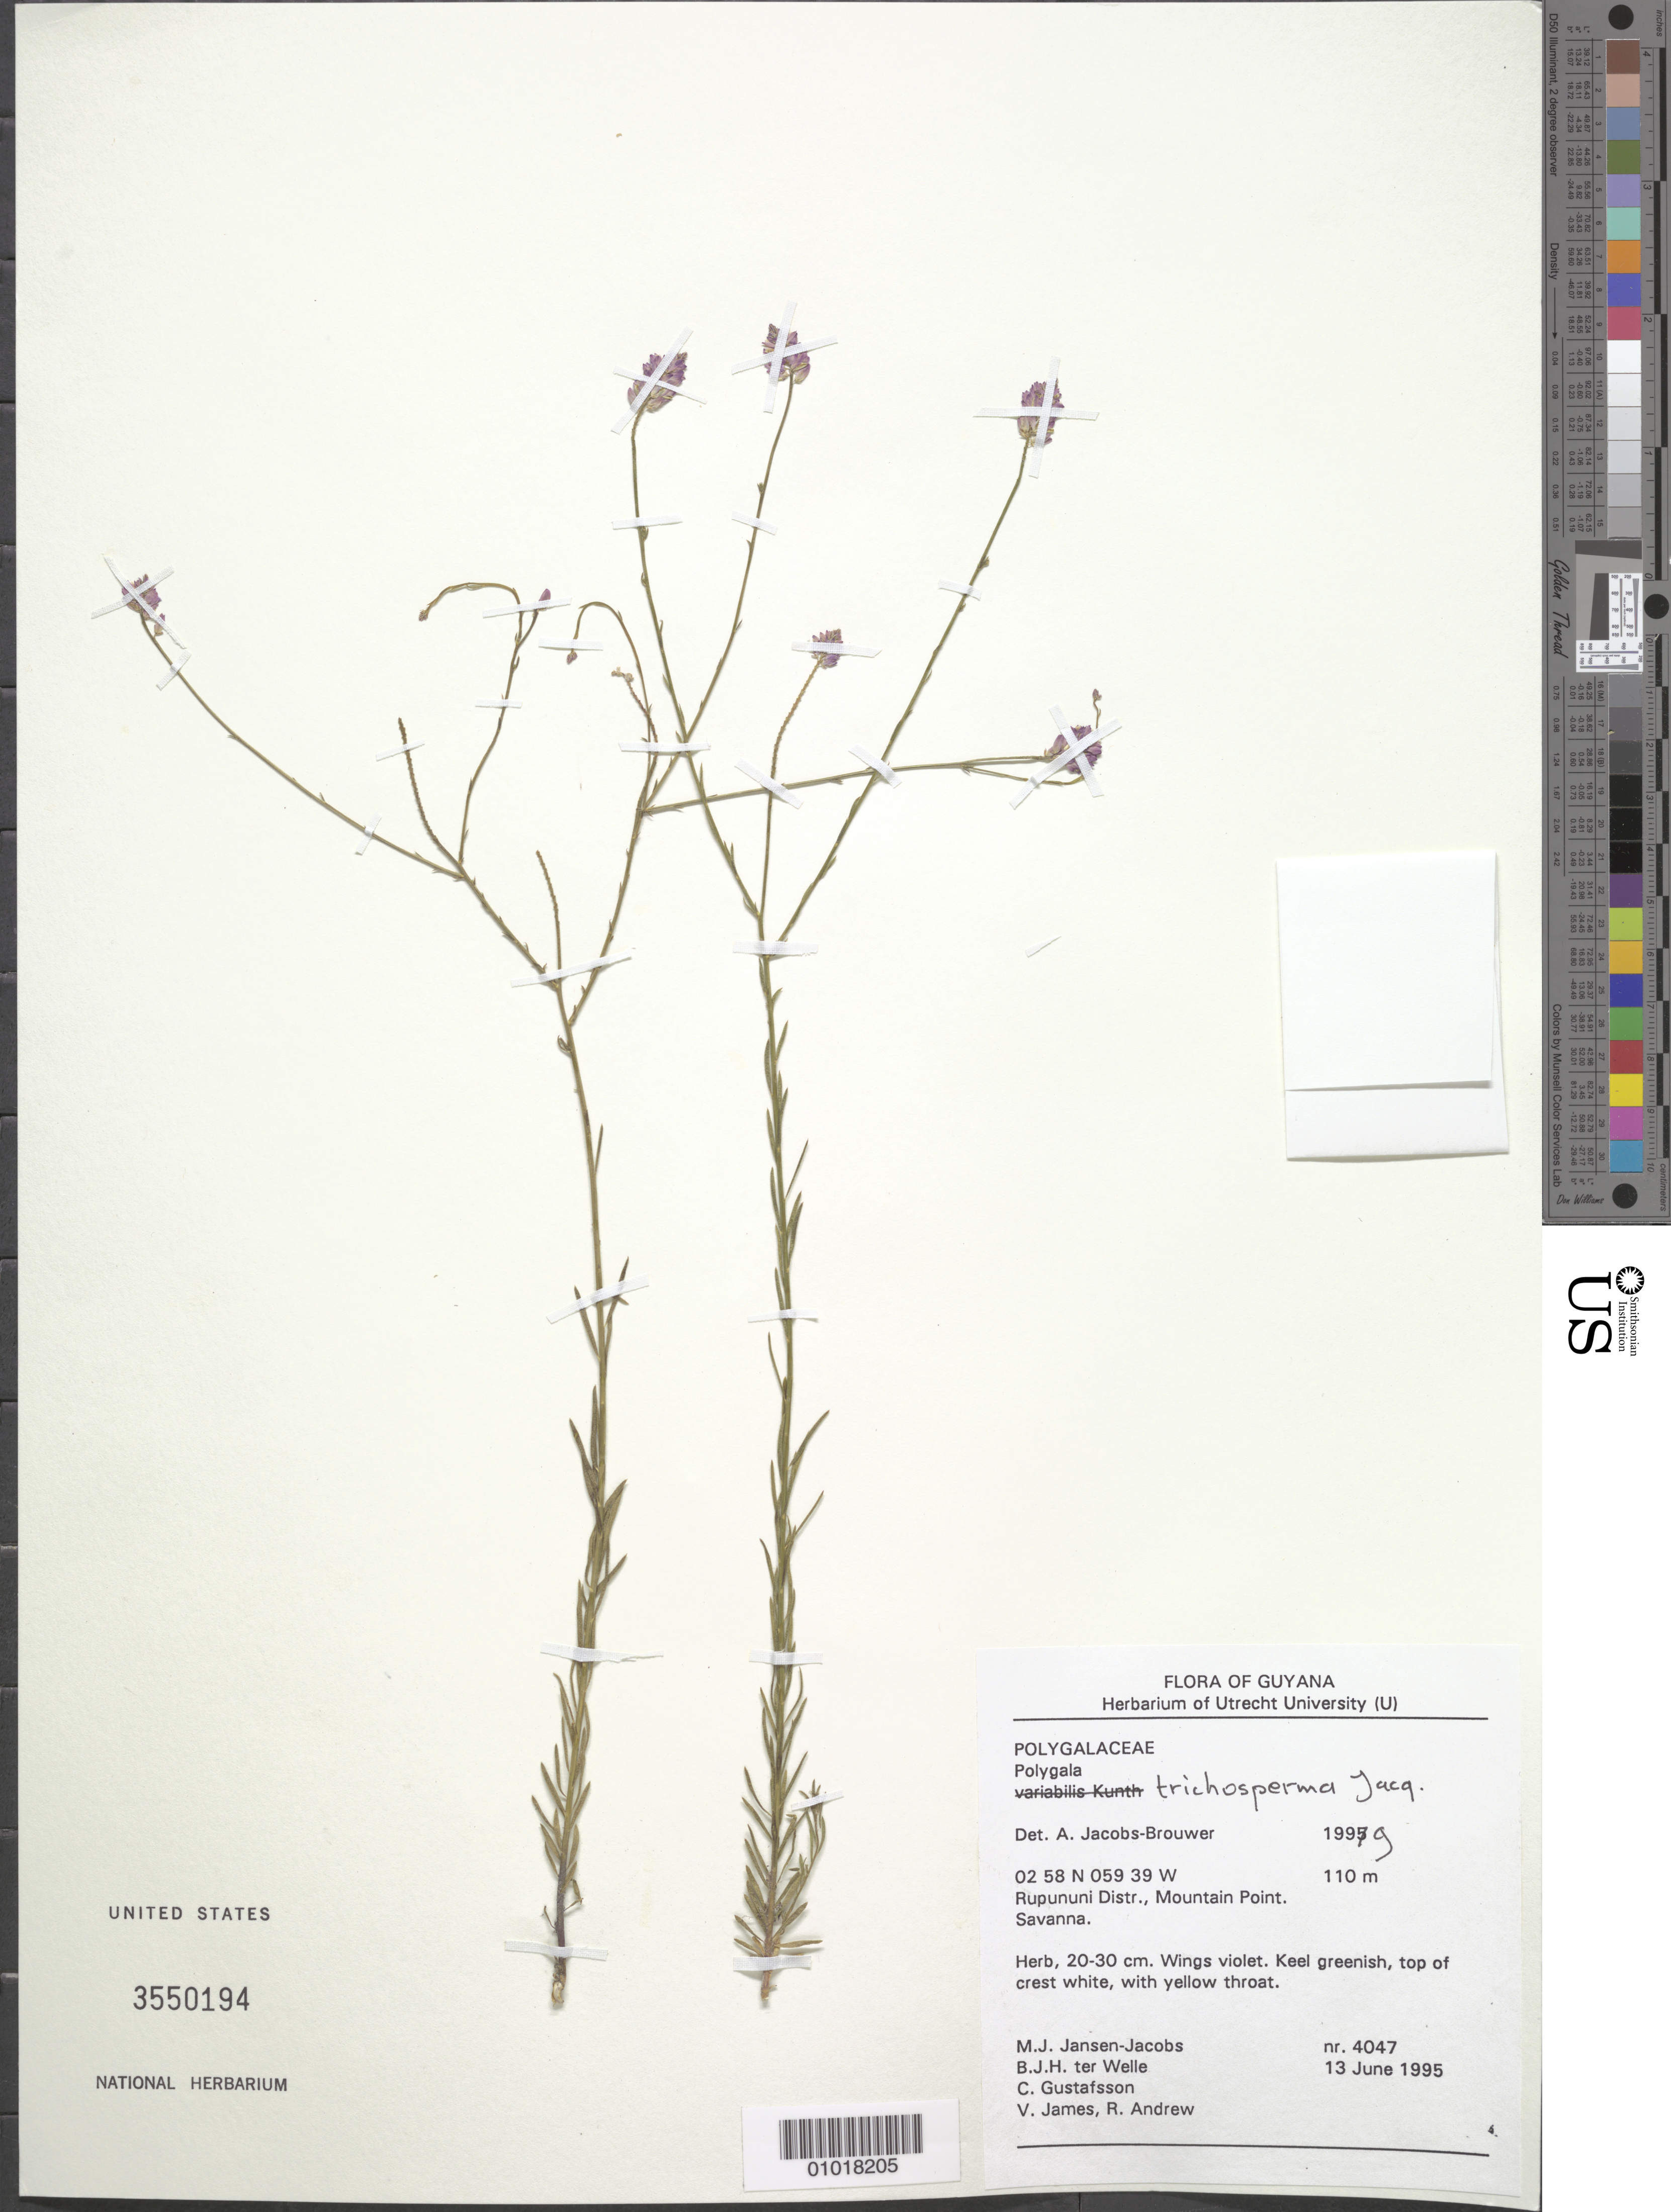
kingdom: Plantae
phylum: Tracheophyta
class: Magnoliopsida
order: Fabales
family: Polygalaceae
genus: Polygala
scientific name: Polygala trichosperma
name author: L.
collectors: M. J. Jansen-Jacobs, B. Welle, C. Gustafsson, V. James & R. Andrew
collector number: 4047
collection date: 1995-06-13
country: Guyana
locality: Rupununi Distr., Mountain Point.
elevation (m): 110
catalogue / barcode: US 3550194